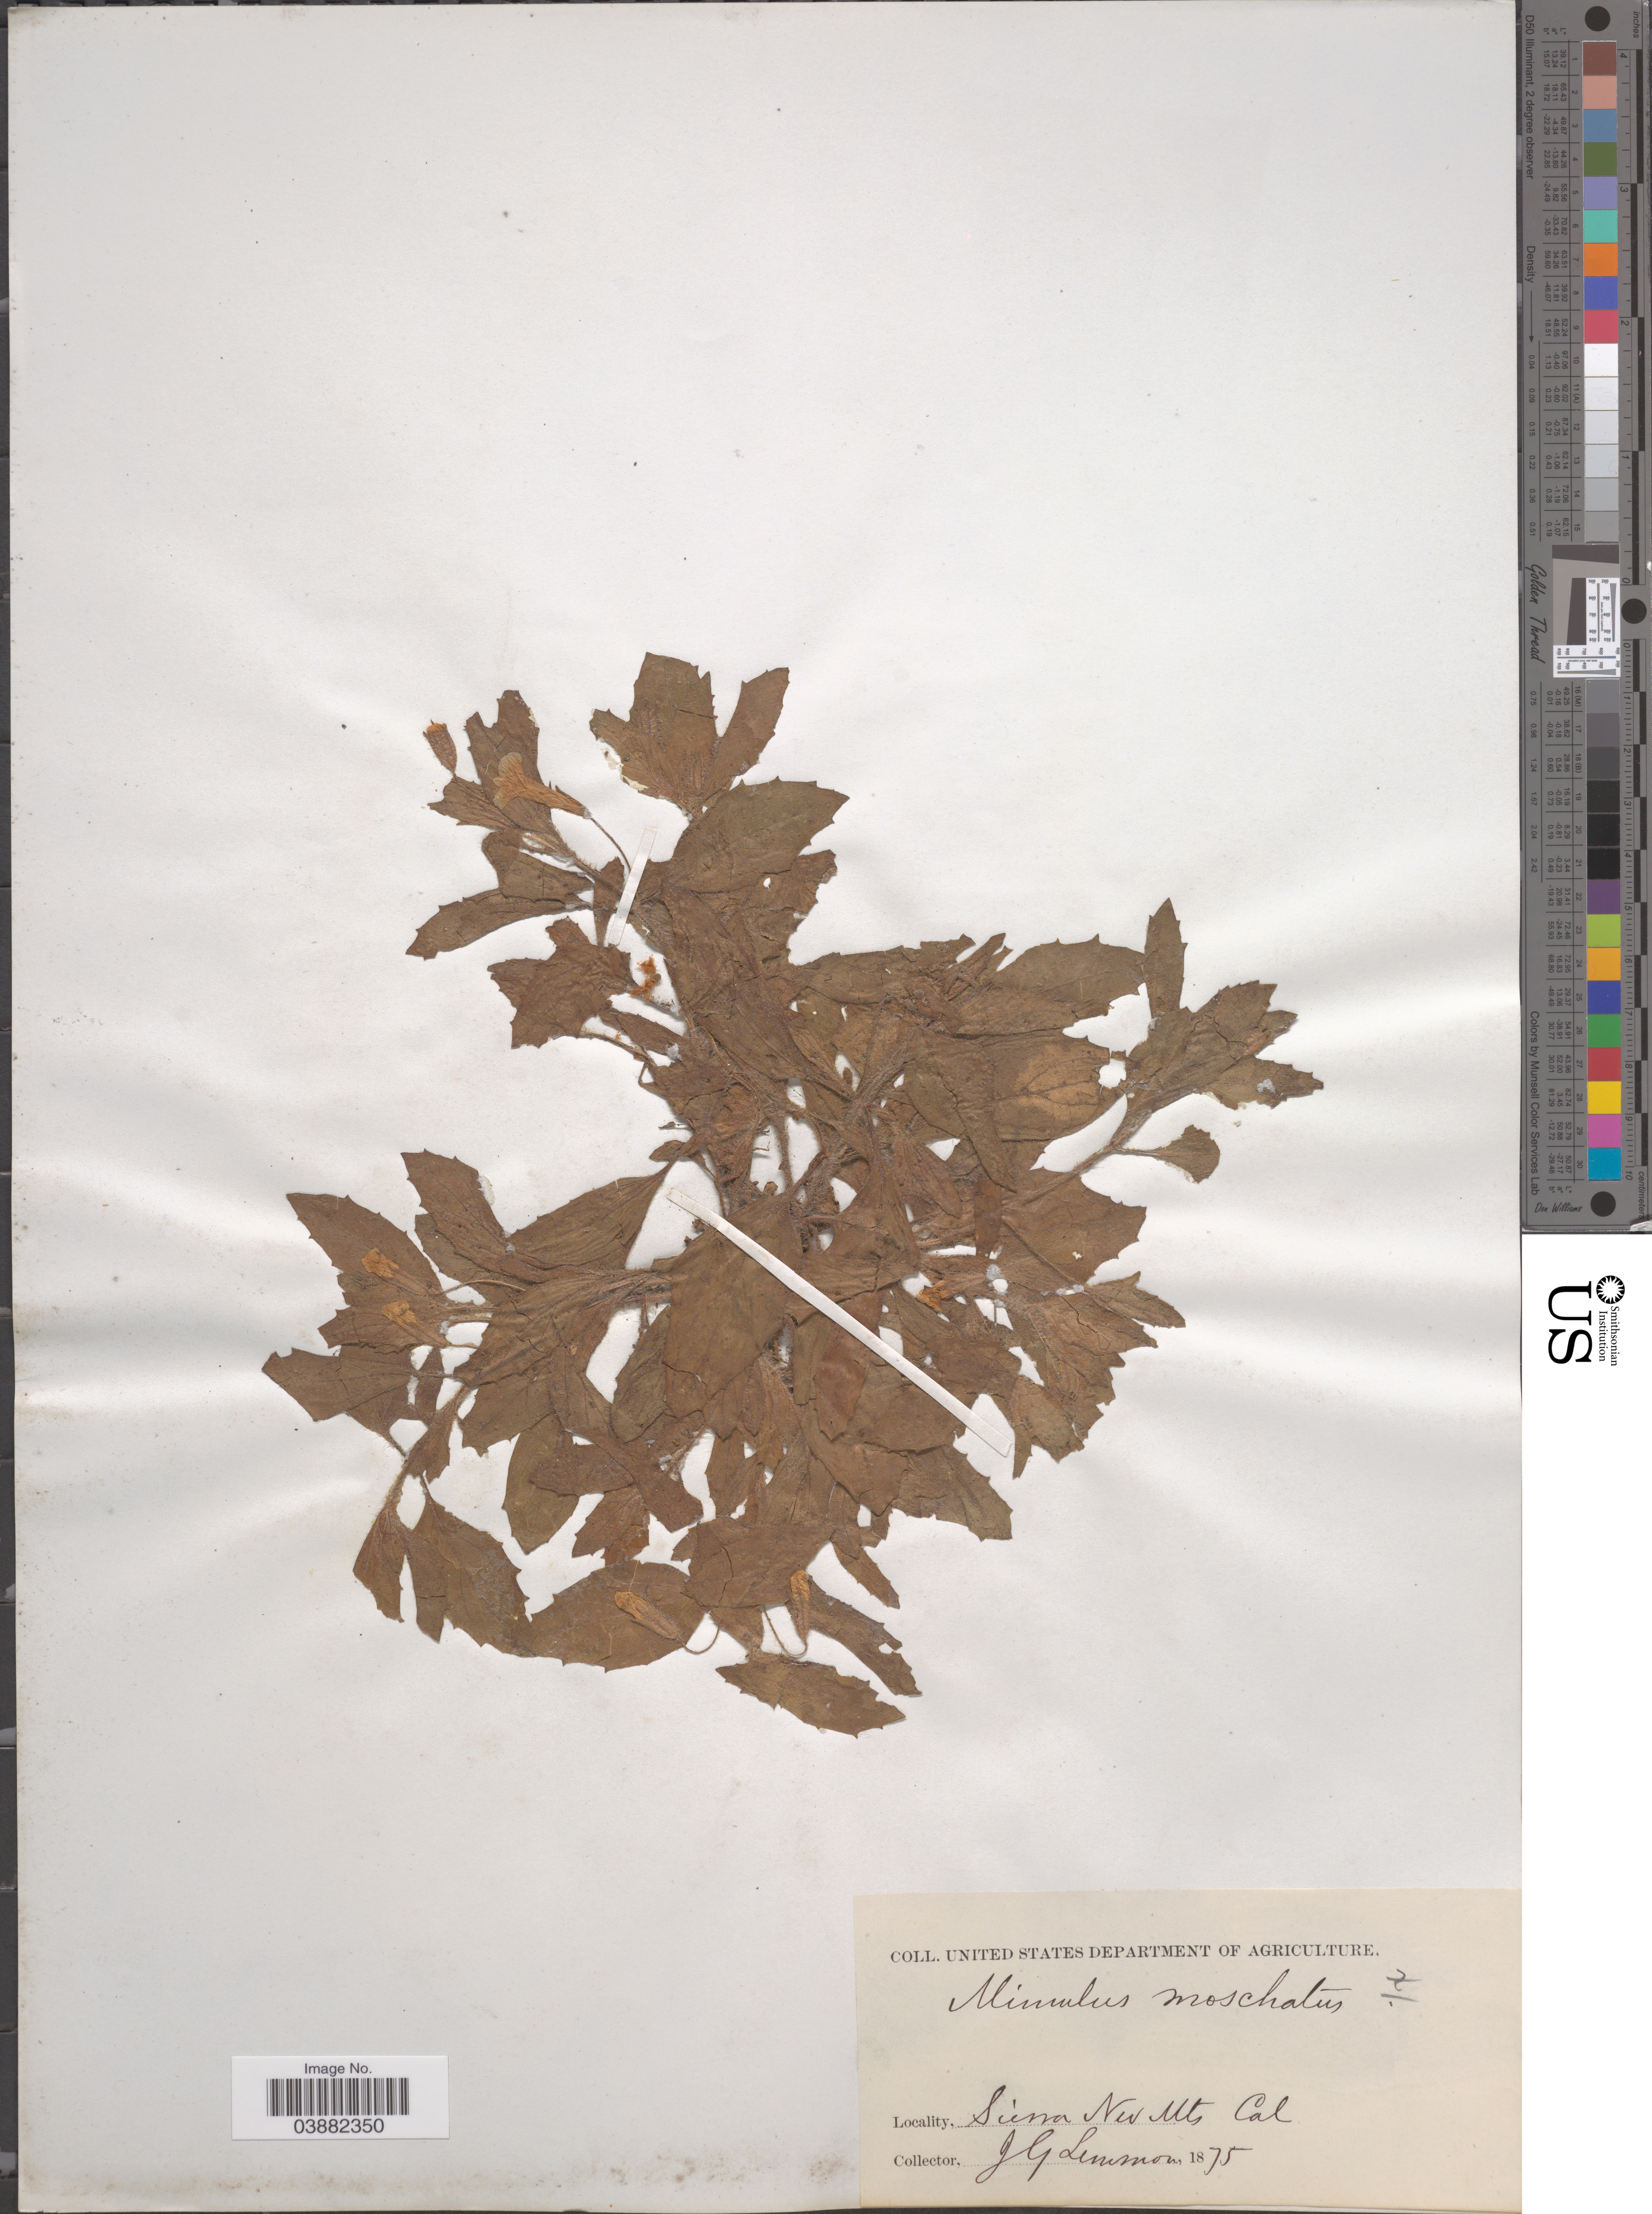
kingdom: Plantae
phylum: Tracheophyta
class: Magnoliopsida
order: Lamiales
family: Phrymaceae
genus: Mimulus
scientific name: Mimulus moschatus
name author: Douglas ex Lindl.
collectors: J. Lemmon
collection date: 1875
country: United States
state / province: California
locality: Sierra Nev Mts.